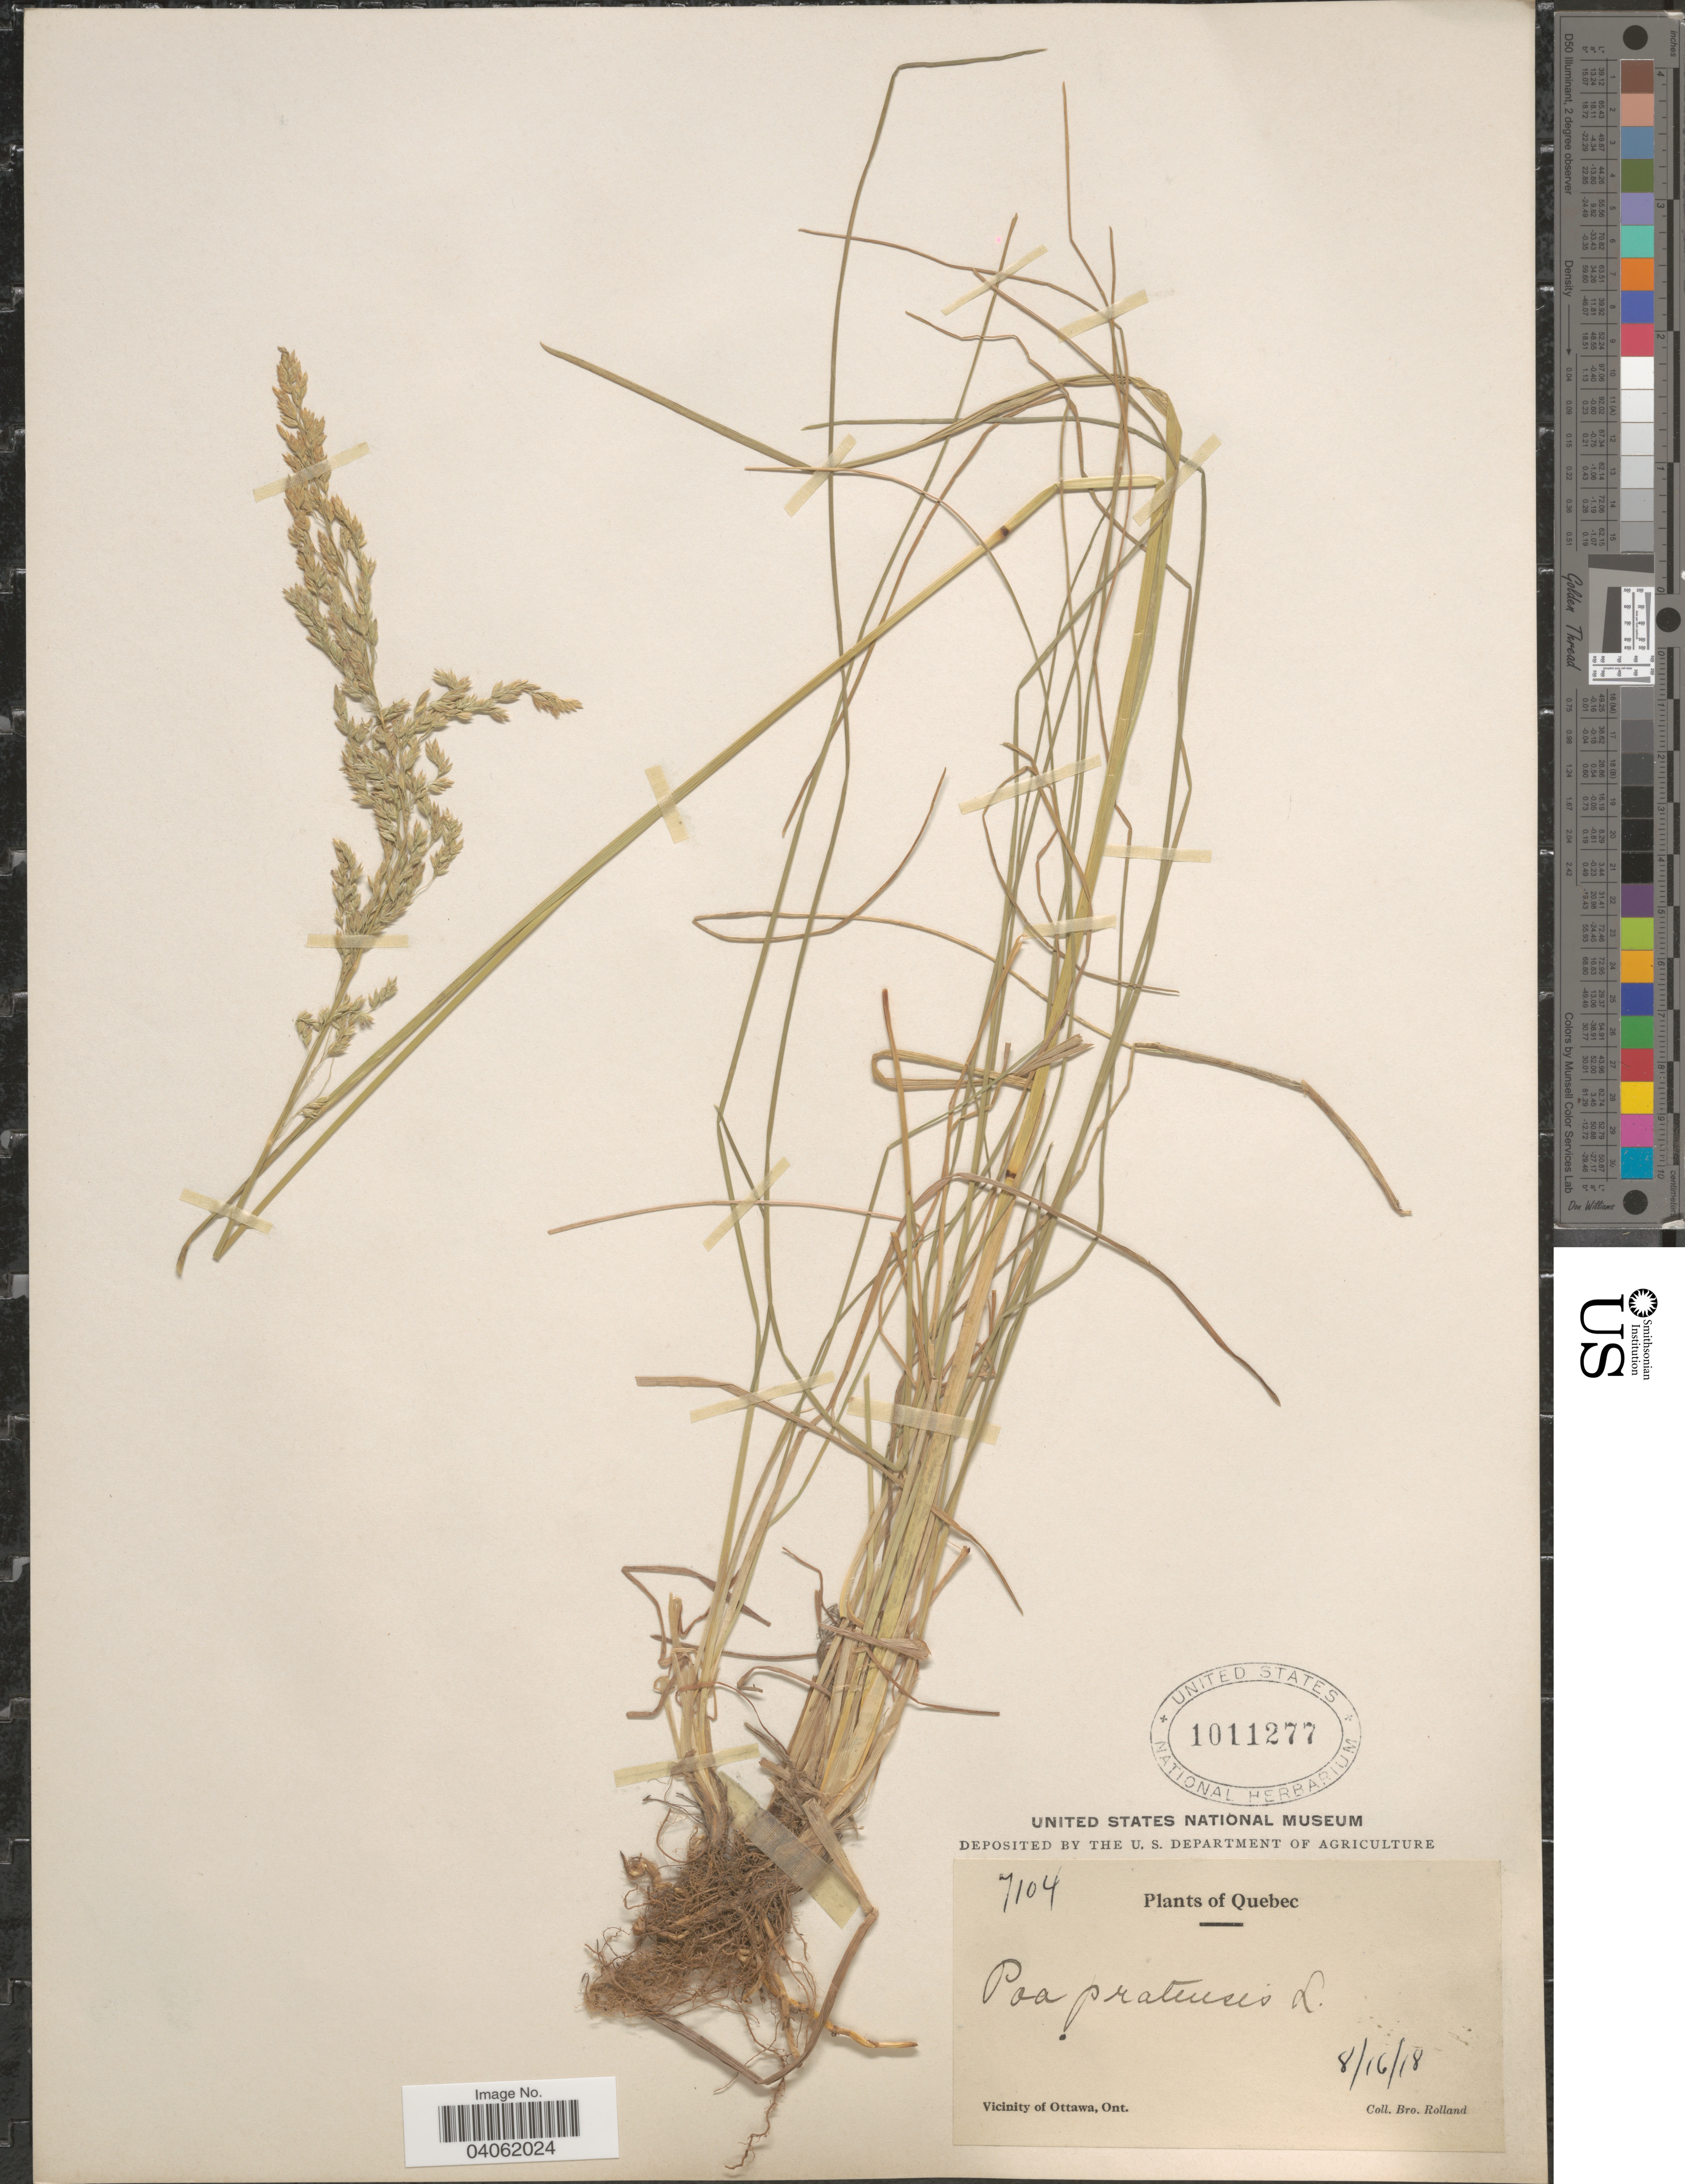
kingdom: Plantae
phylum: Tracheophyta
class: Liliopsida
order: Poales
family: Poaceae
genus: Poa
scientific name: Poa pratensis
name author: L.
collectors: B. Rolland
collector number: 7104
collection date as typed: Transcribed d/m/y: 16/8/18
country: Canada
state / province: Quebec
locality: Vicinity of Ottawa.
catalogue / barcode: US 1011277